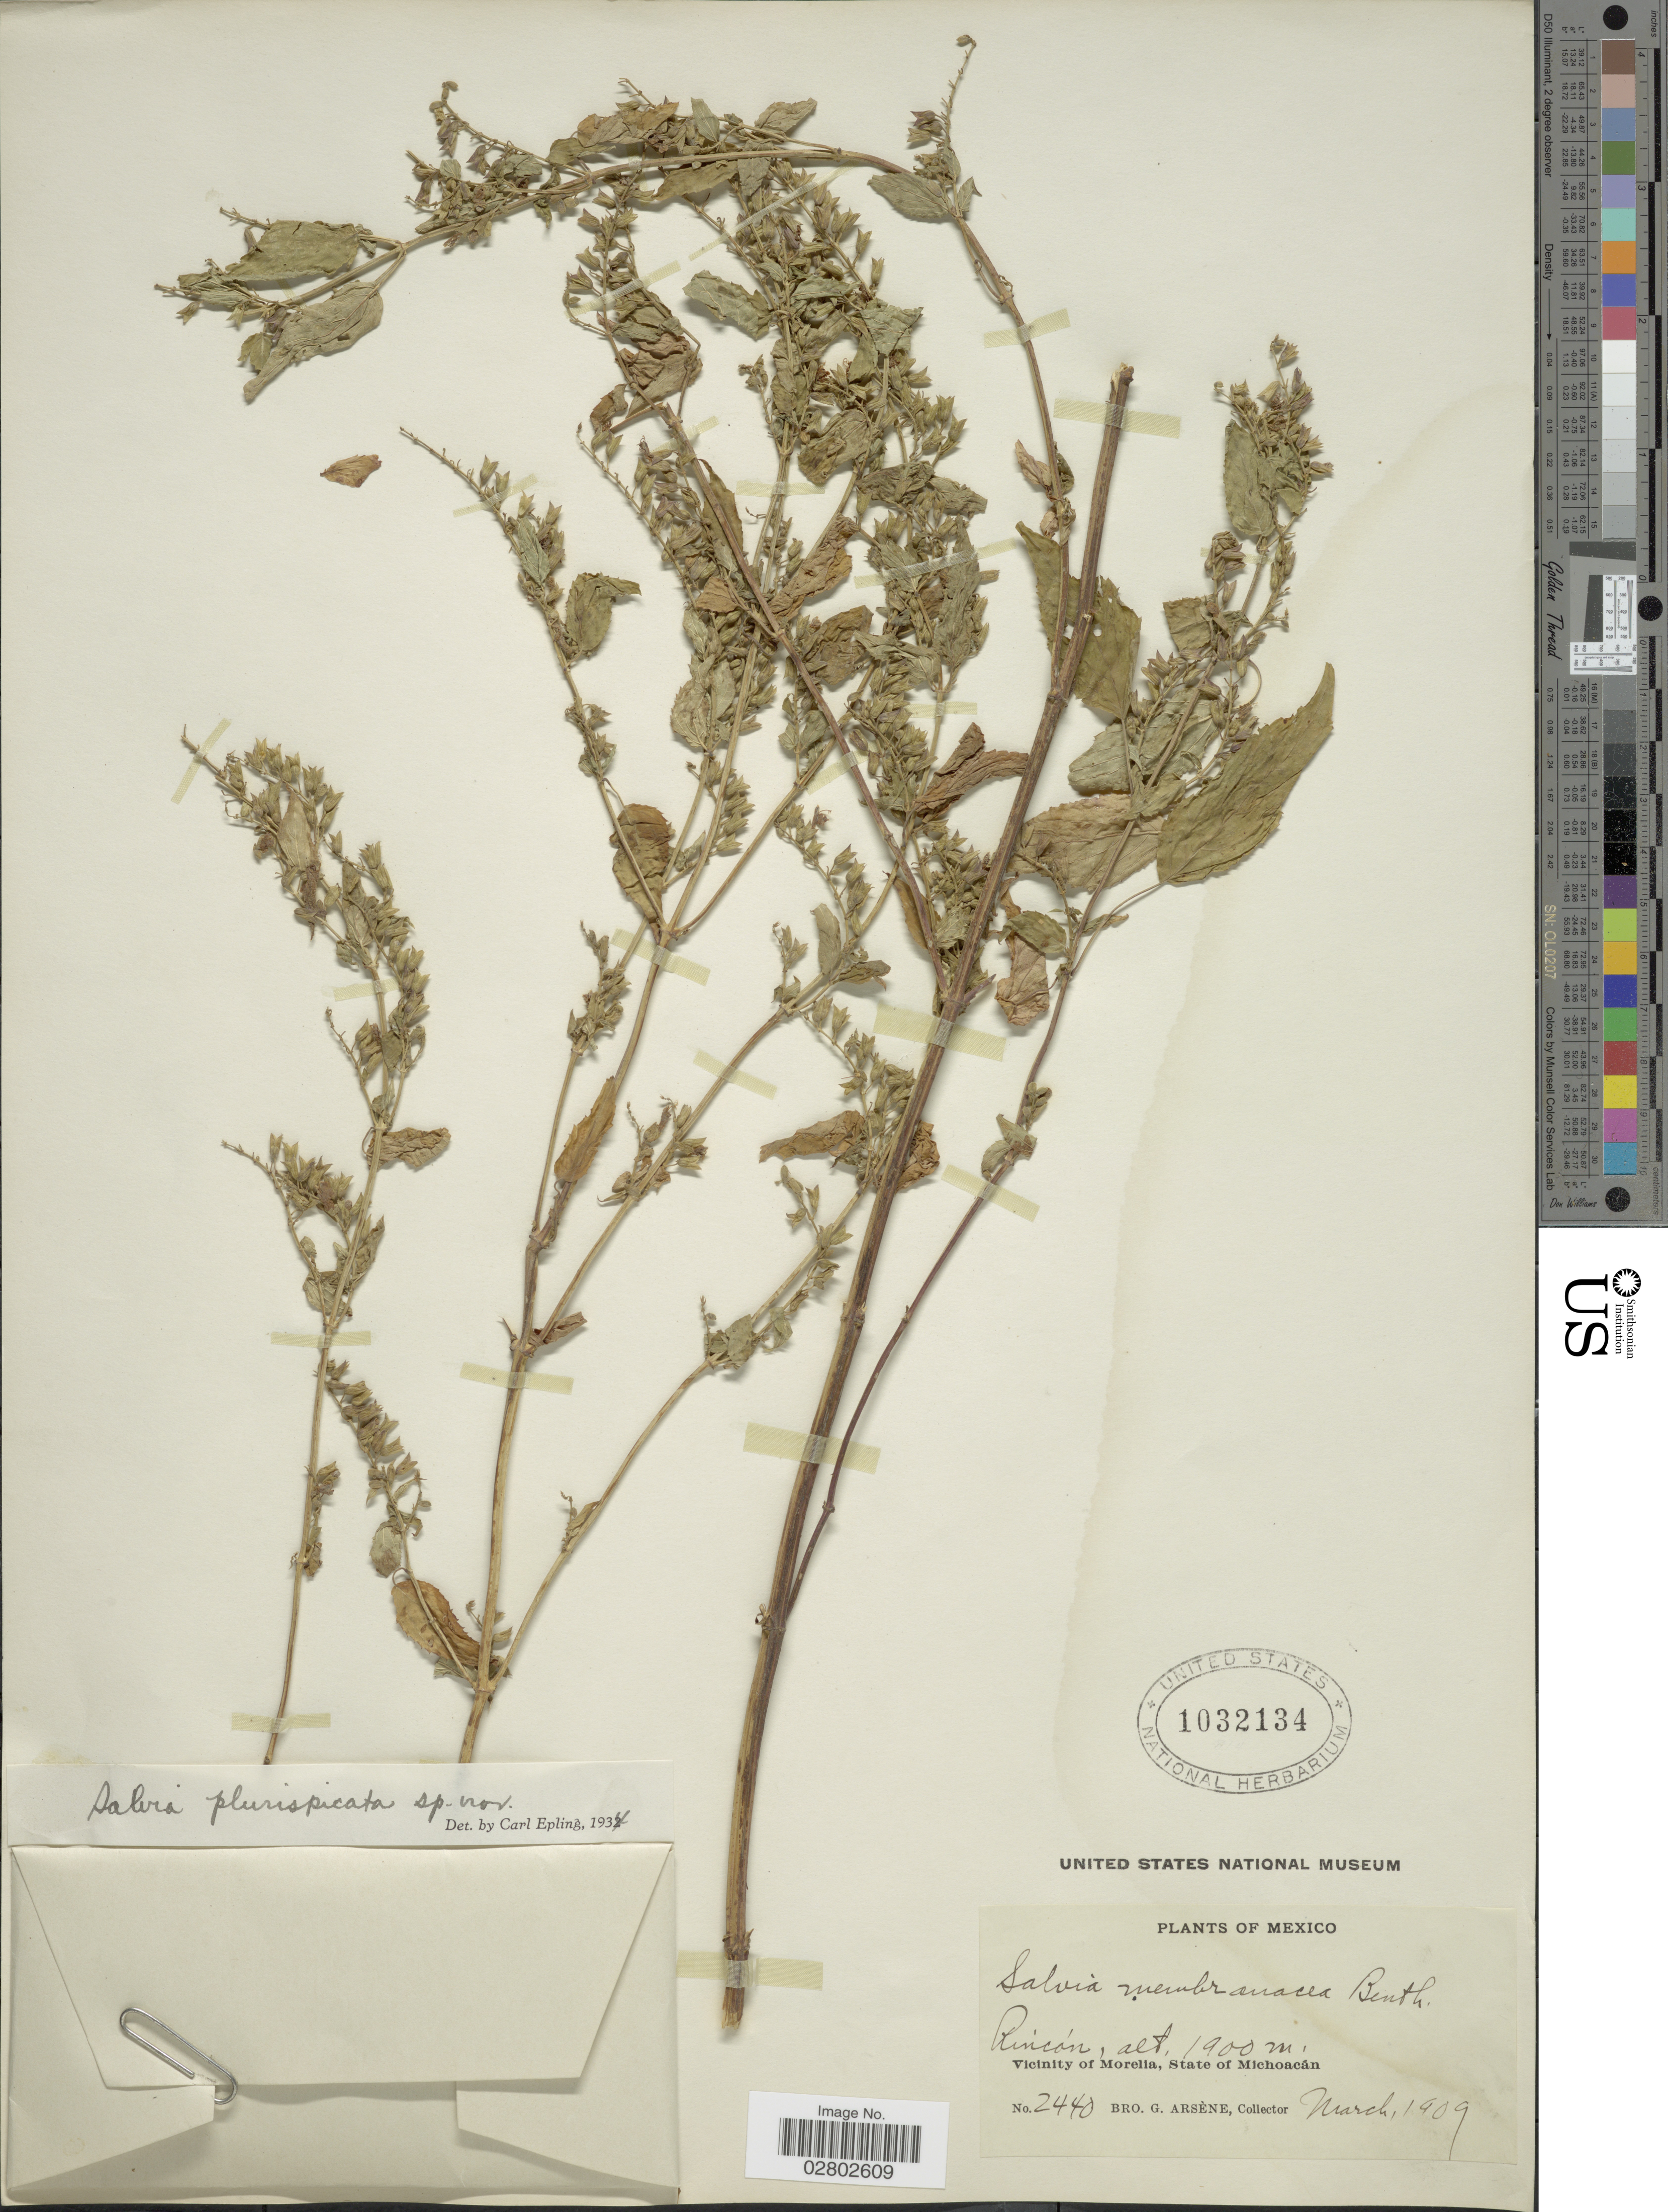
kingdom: Plantae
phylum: Tracheophyta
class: Magnoliopsida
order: Lamiales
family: Lamiaceae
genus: Salvia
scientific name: Salvia plurispicata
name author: Epling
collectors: Bro. G. Arsène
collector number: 2440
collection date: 1909-03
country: Mexico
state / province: Michoacán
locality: Rincón. Vicinity of Morelia.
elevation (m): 1900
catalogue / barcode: US 1032134